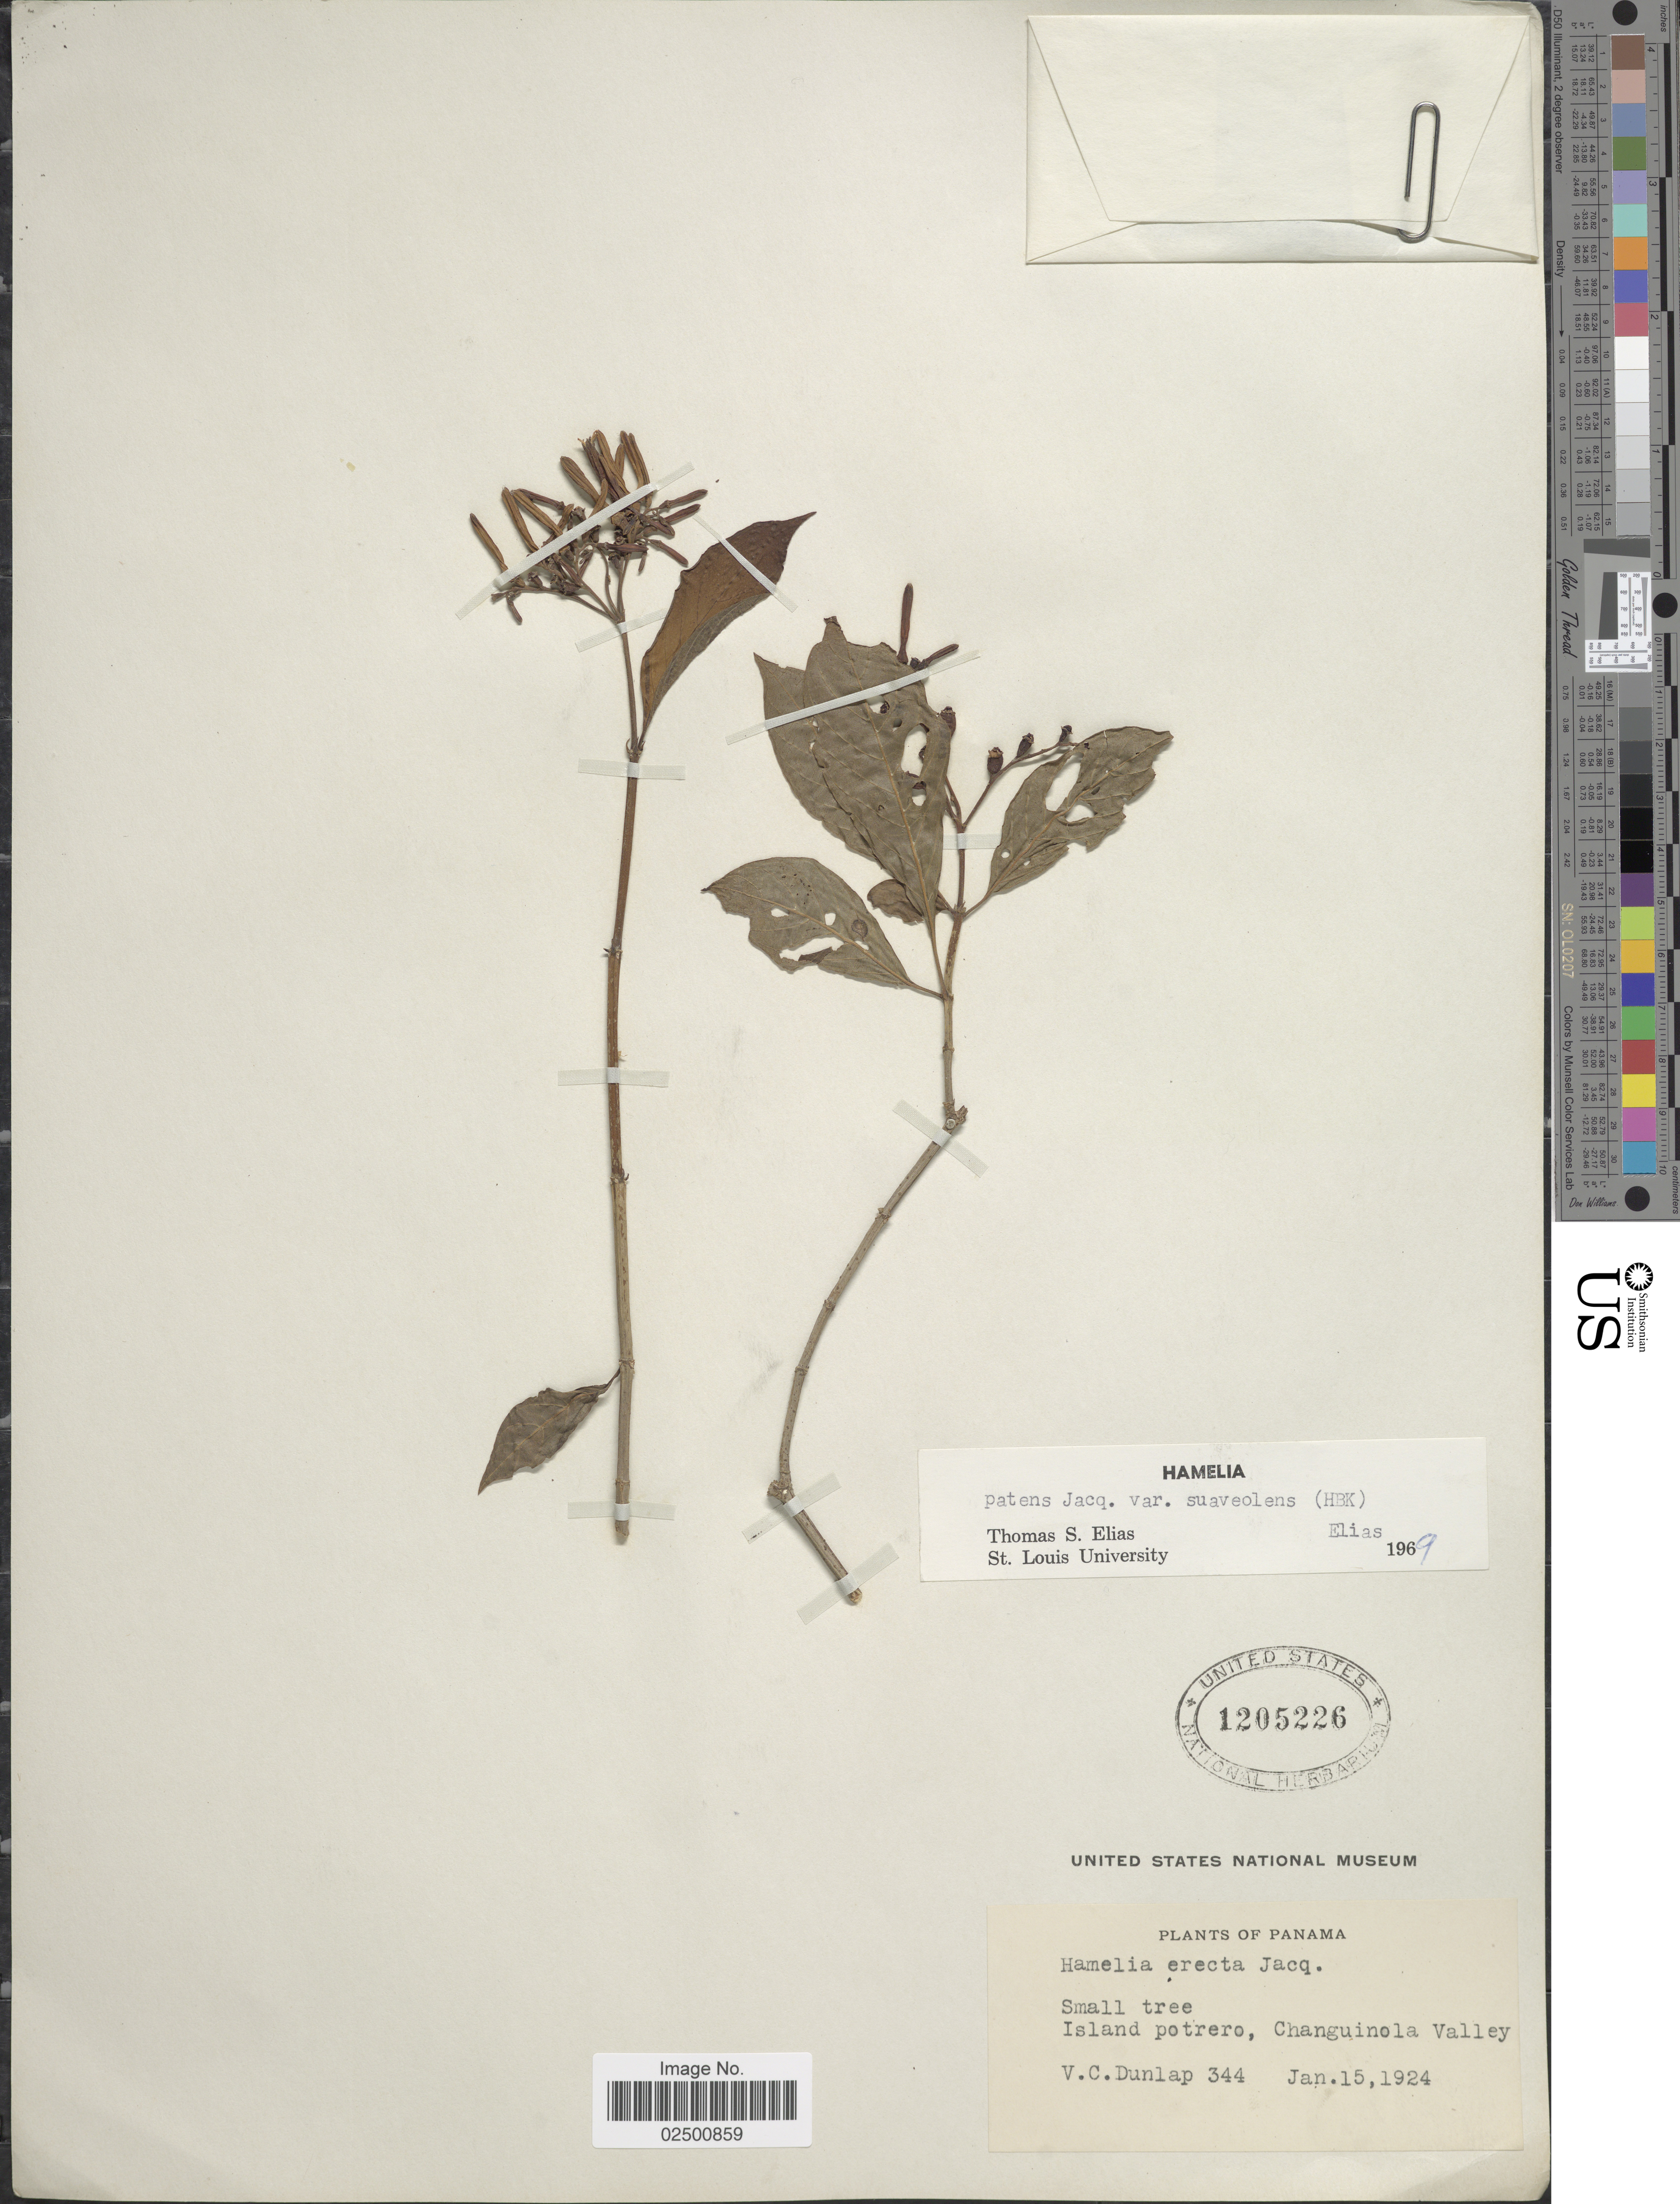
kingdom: Plantae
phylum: Tracheophyta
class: Magnoliopsida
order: Gentianales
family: Rubiaceae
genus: Hamelia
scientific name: Hamelia patens var. suaveolens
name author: (Kunth)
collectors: V. C. Dunlap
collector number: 344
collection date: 1924-01-15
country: Panama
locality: Island potrero, Changuinola Valley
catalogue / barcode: US 1205226